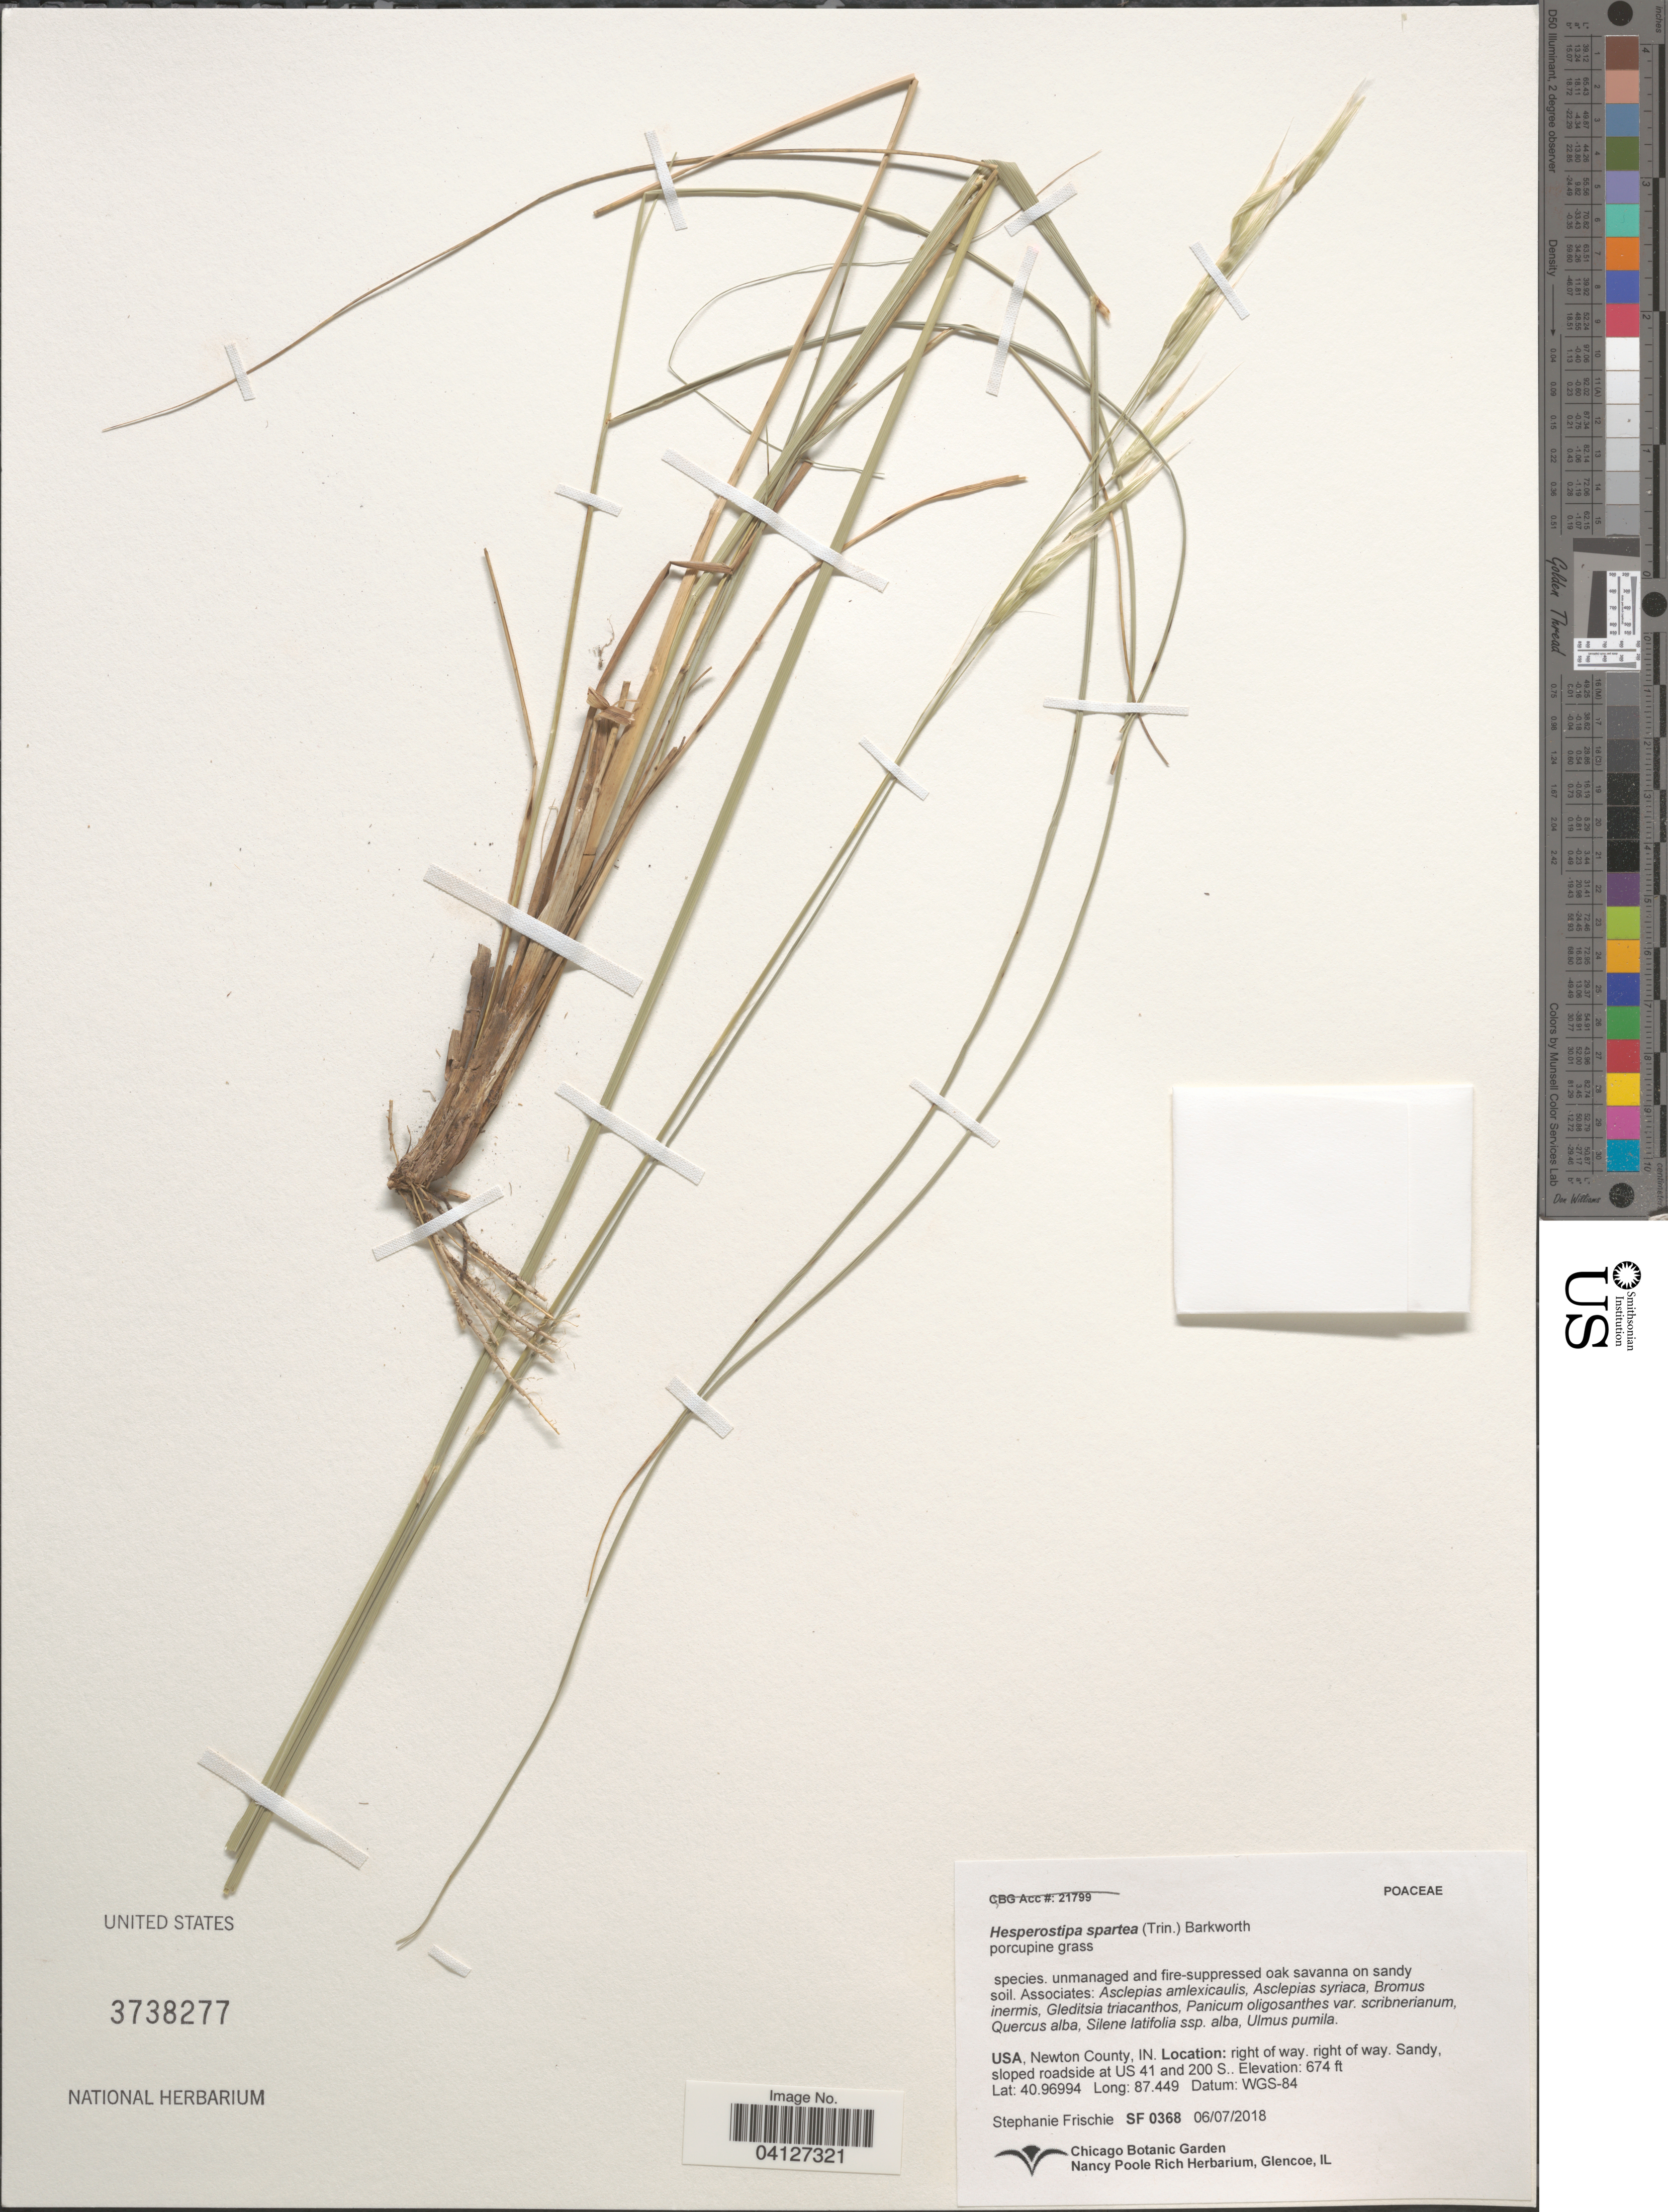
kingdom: Plantae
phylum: Tracheophyta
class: Liliopsida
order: Poales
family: Poaceae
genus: Hesperostipa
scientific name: Hesperostipa spartea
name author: (Trin.) Barkworth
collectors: S. Frischie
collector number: SF0368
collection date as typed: Transcribed d/m/y: 7/6/2018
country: United States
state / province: Indiana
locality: Newton County. Right of way. Right of way. Sandy, sloped roadside at US 41 and 200 S. Datum: WGS-84.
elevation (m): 205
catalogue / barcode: US 3738277